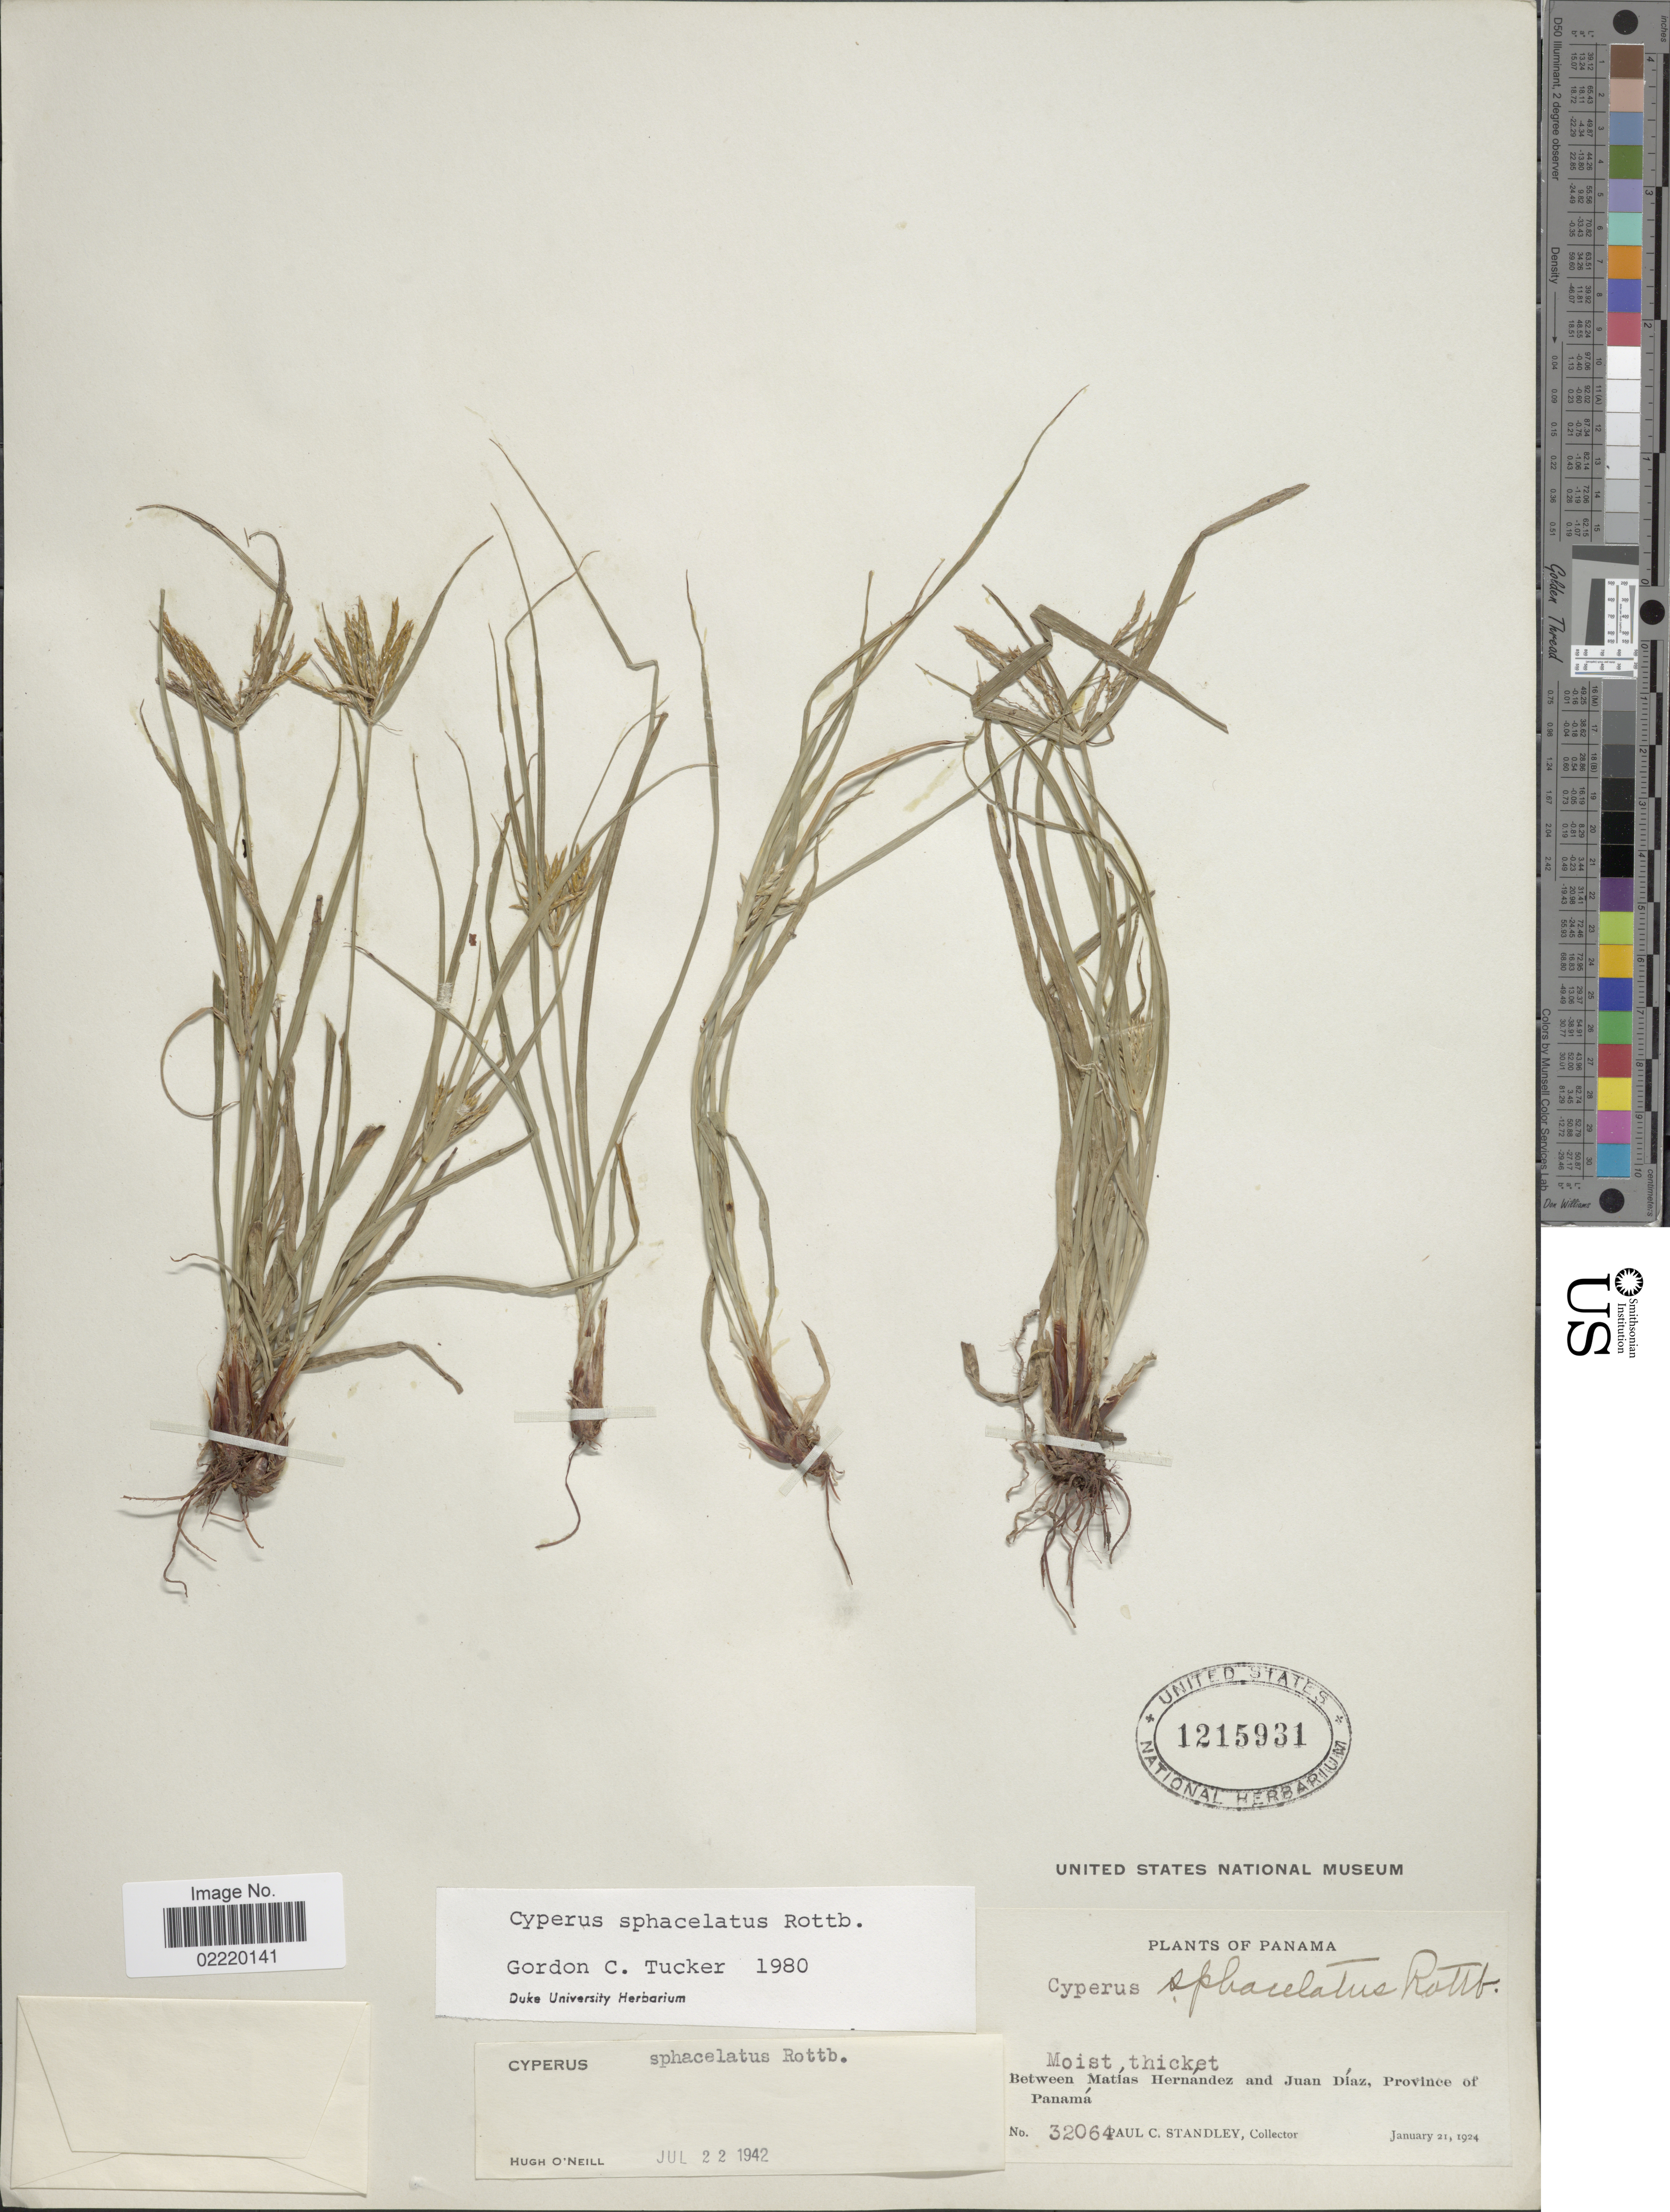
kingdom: Plantae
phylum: Tracheophyta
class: Liliopsida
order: Poales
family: Cyperaceae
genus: Cyperus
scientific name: Cyperus sphacelatus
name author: Rottb.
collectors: P. C. Standley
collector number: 32064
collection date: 1924-01-21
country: Panama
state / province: Panamá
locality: Moist thicket, between Matias Hernandez and Juan Diaz.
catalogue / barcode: US 1215931